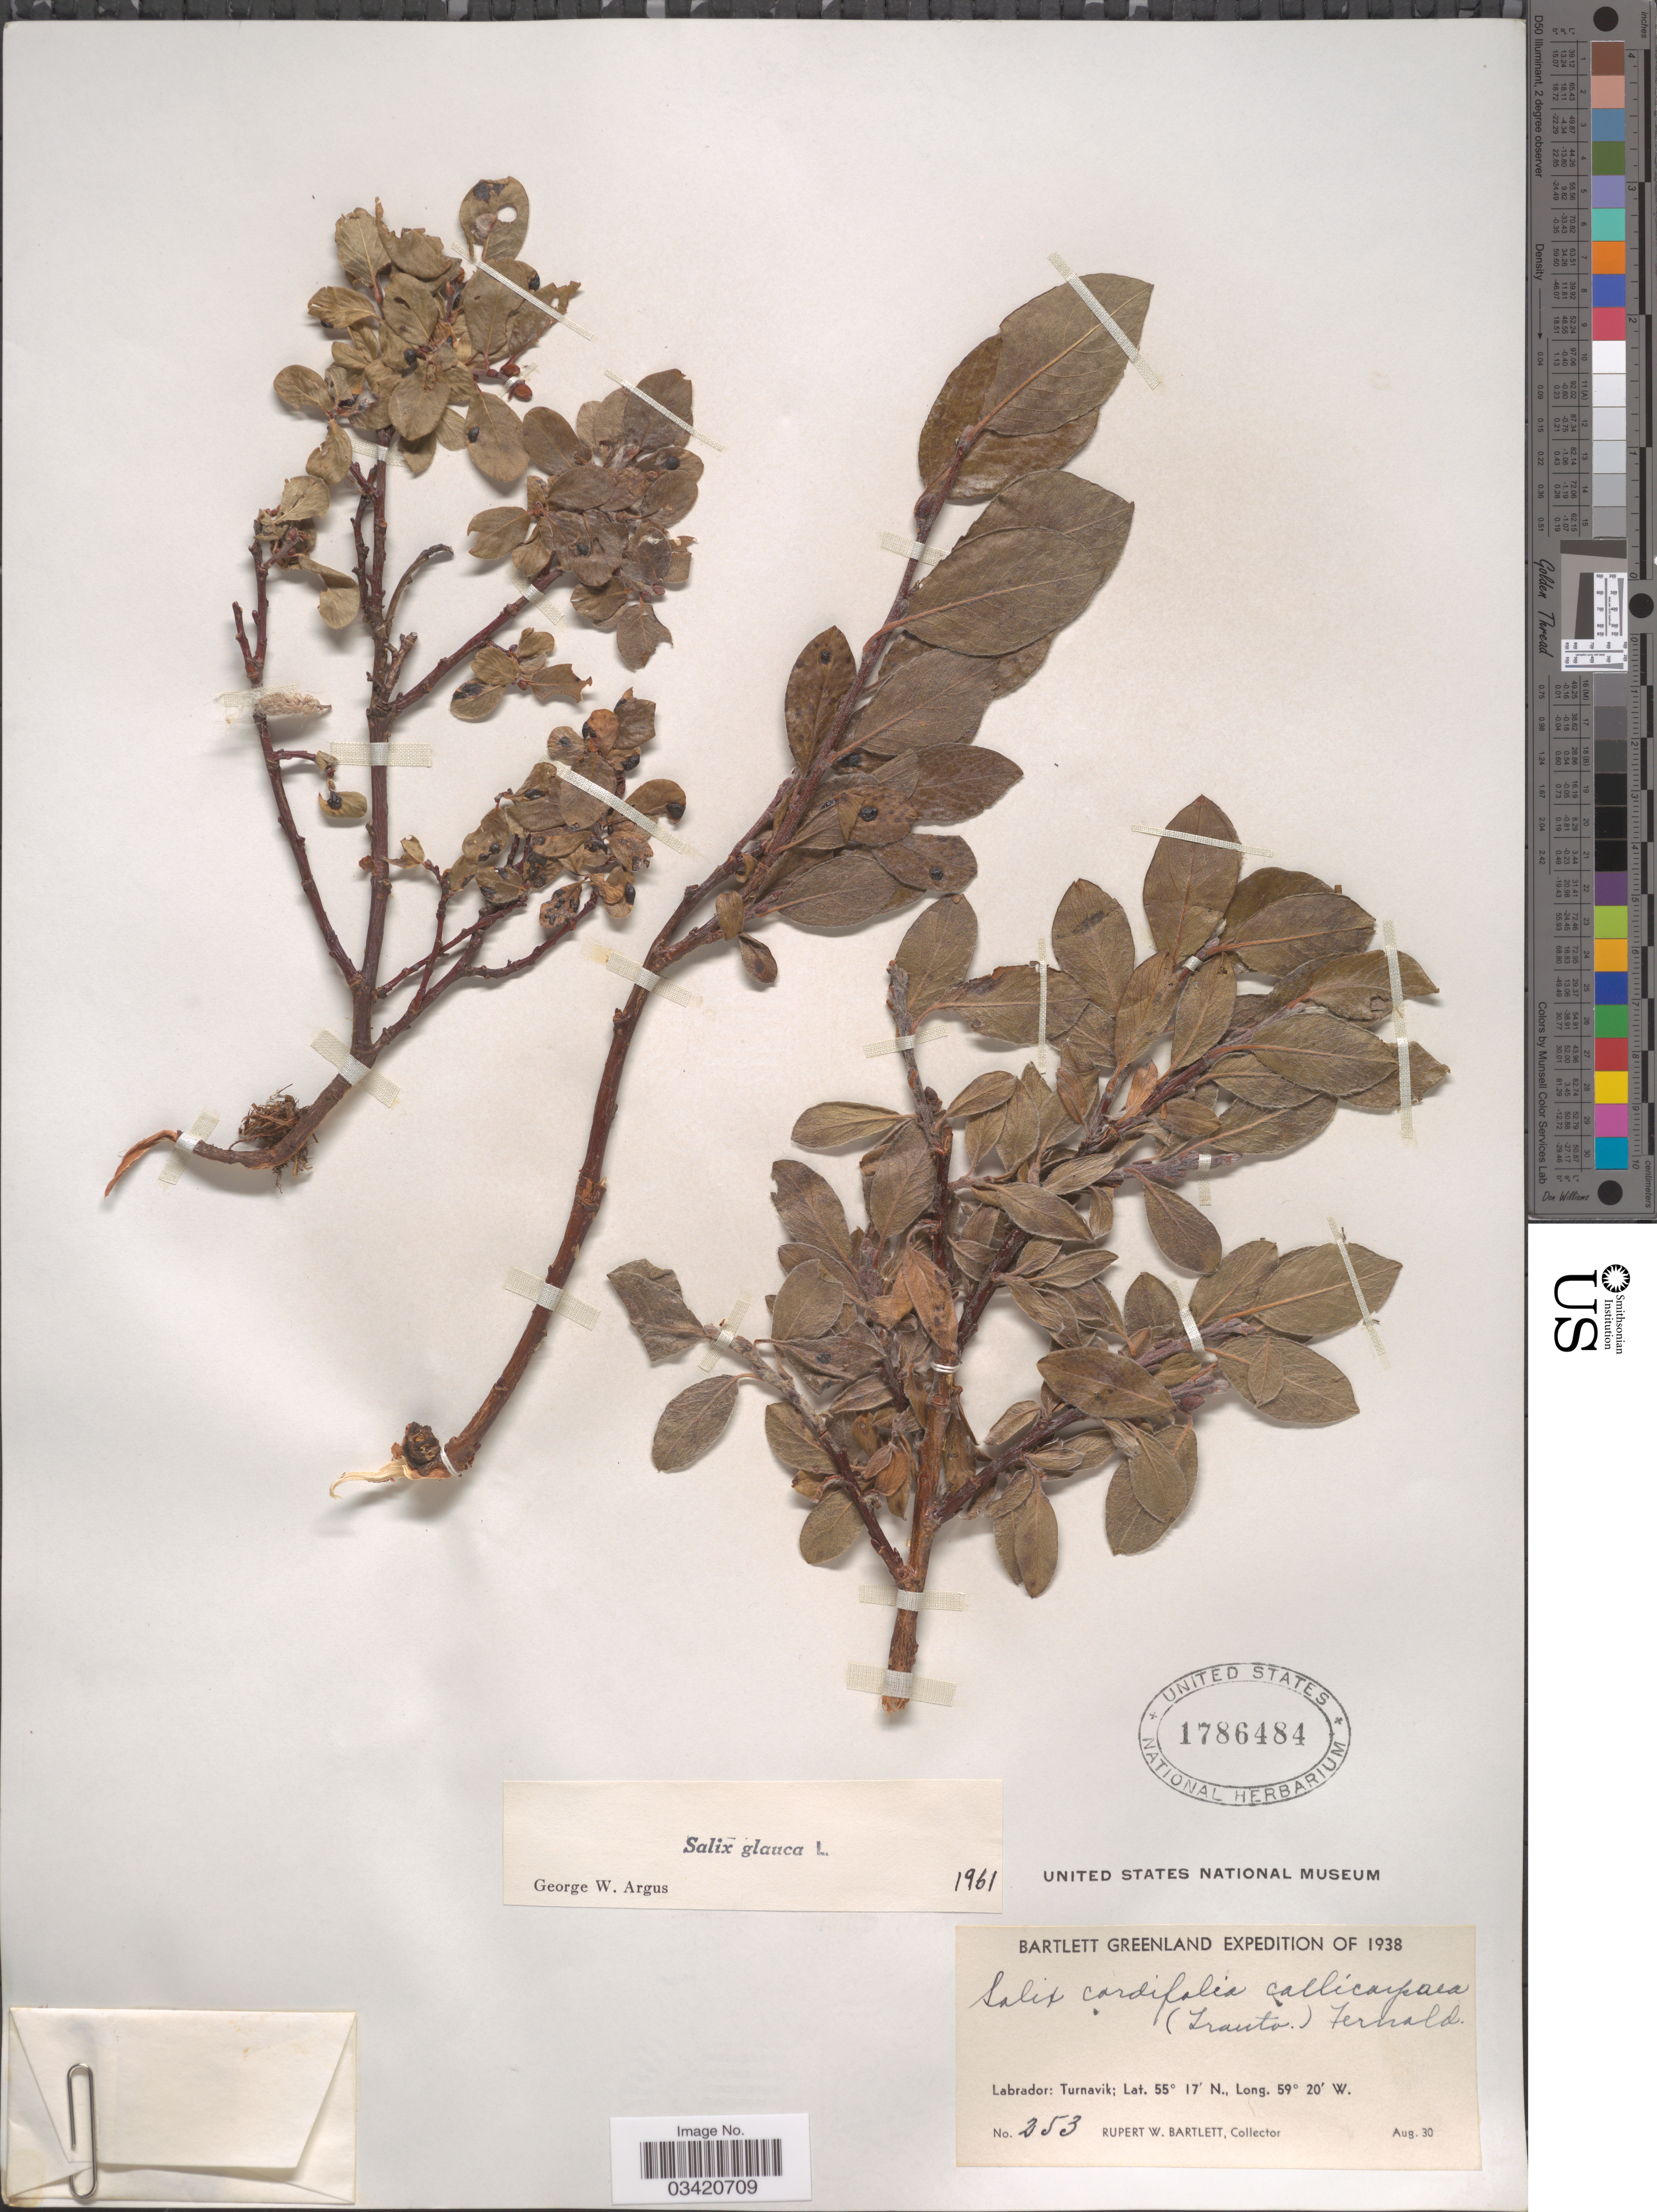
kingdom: Plantae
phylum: Tracheophyta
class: Magnoliopsida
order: Malpighiales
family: Salicaceae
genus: Salix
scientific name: Salix glauca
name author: L.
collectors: R. W. Bartlett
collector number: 253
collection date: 1938-08-30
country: Canada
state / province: Newfoundland and Labrador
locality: Labrador: Turnavik.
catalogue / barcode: US 1786484